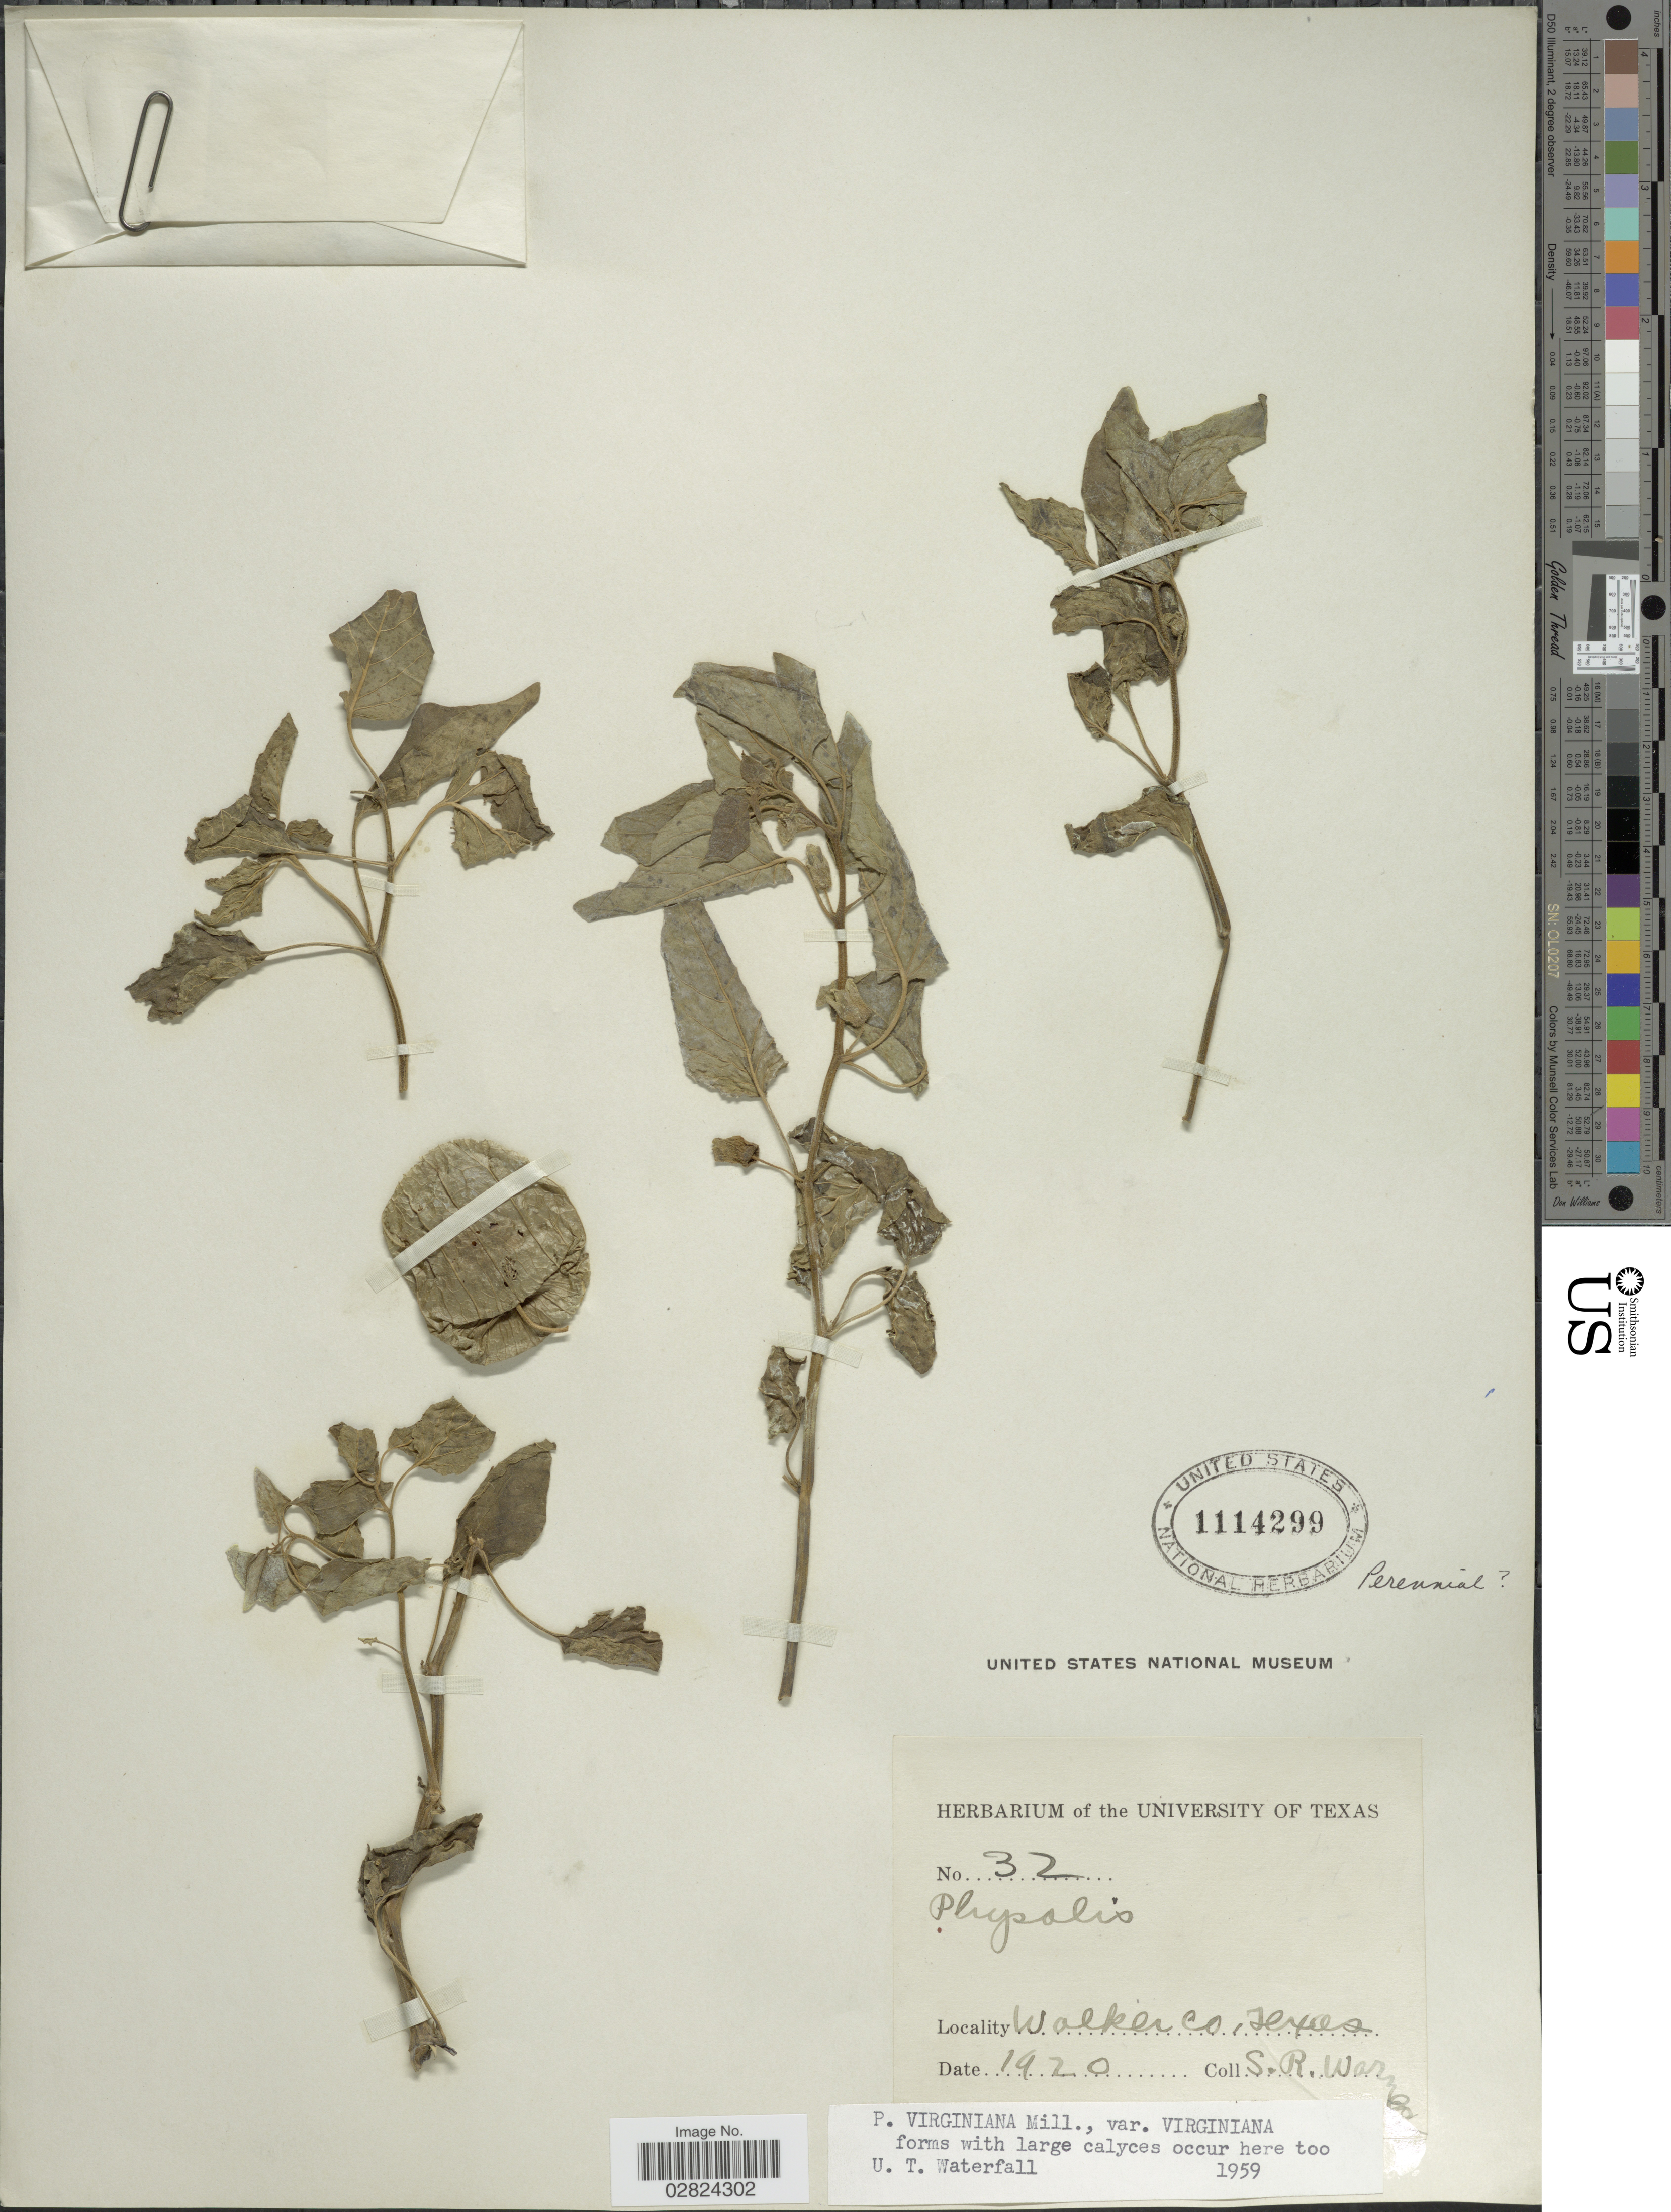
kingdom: Plantae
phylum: Tracheophyta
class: Magnoliopsida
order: Solanales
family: Solanaceae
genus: Physalis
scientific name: Physalis virginiana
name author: Mill.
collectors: S. Warner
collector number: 32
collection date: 1920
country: United States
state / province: Texas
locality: Walker Co.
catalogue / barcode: US 1114299